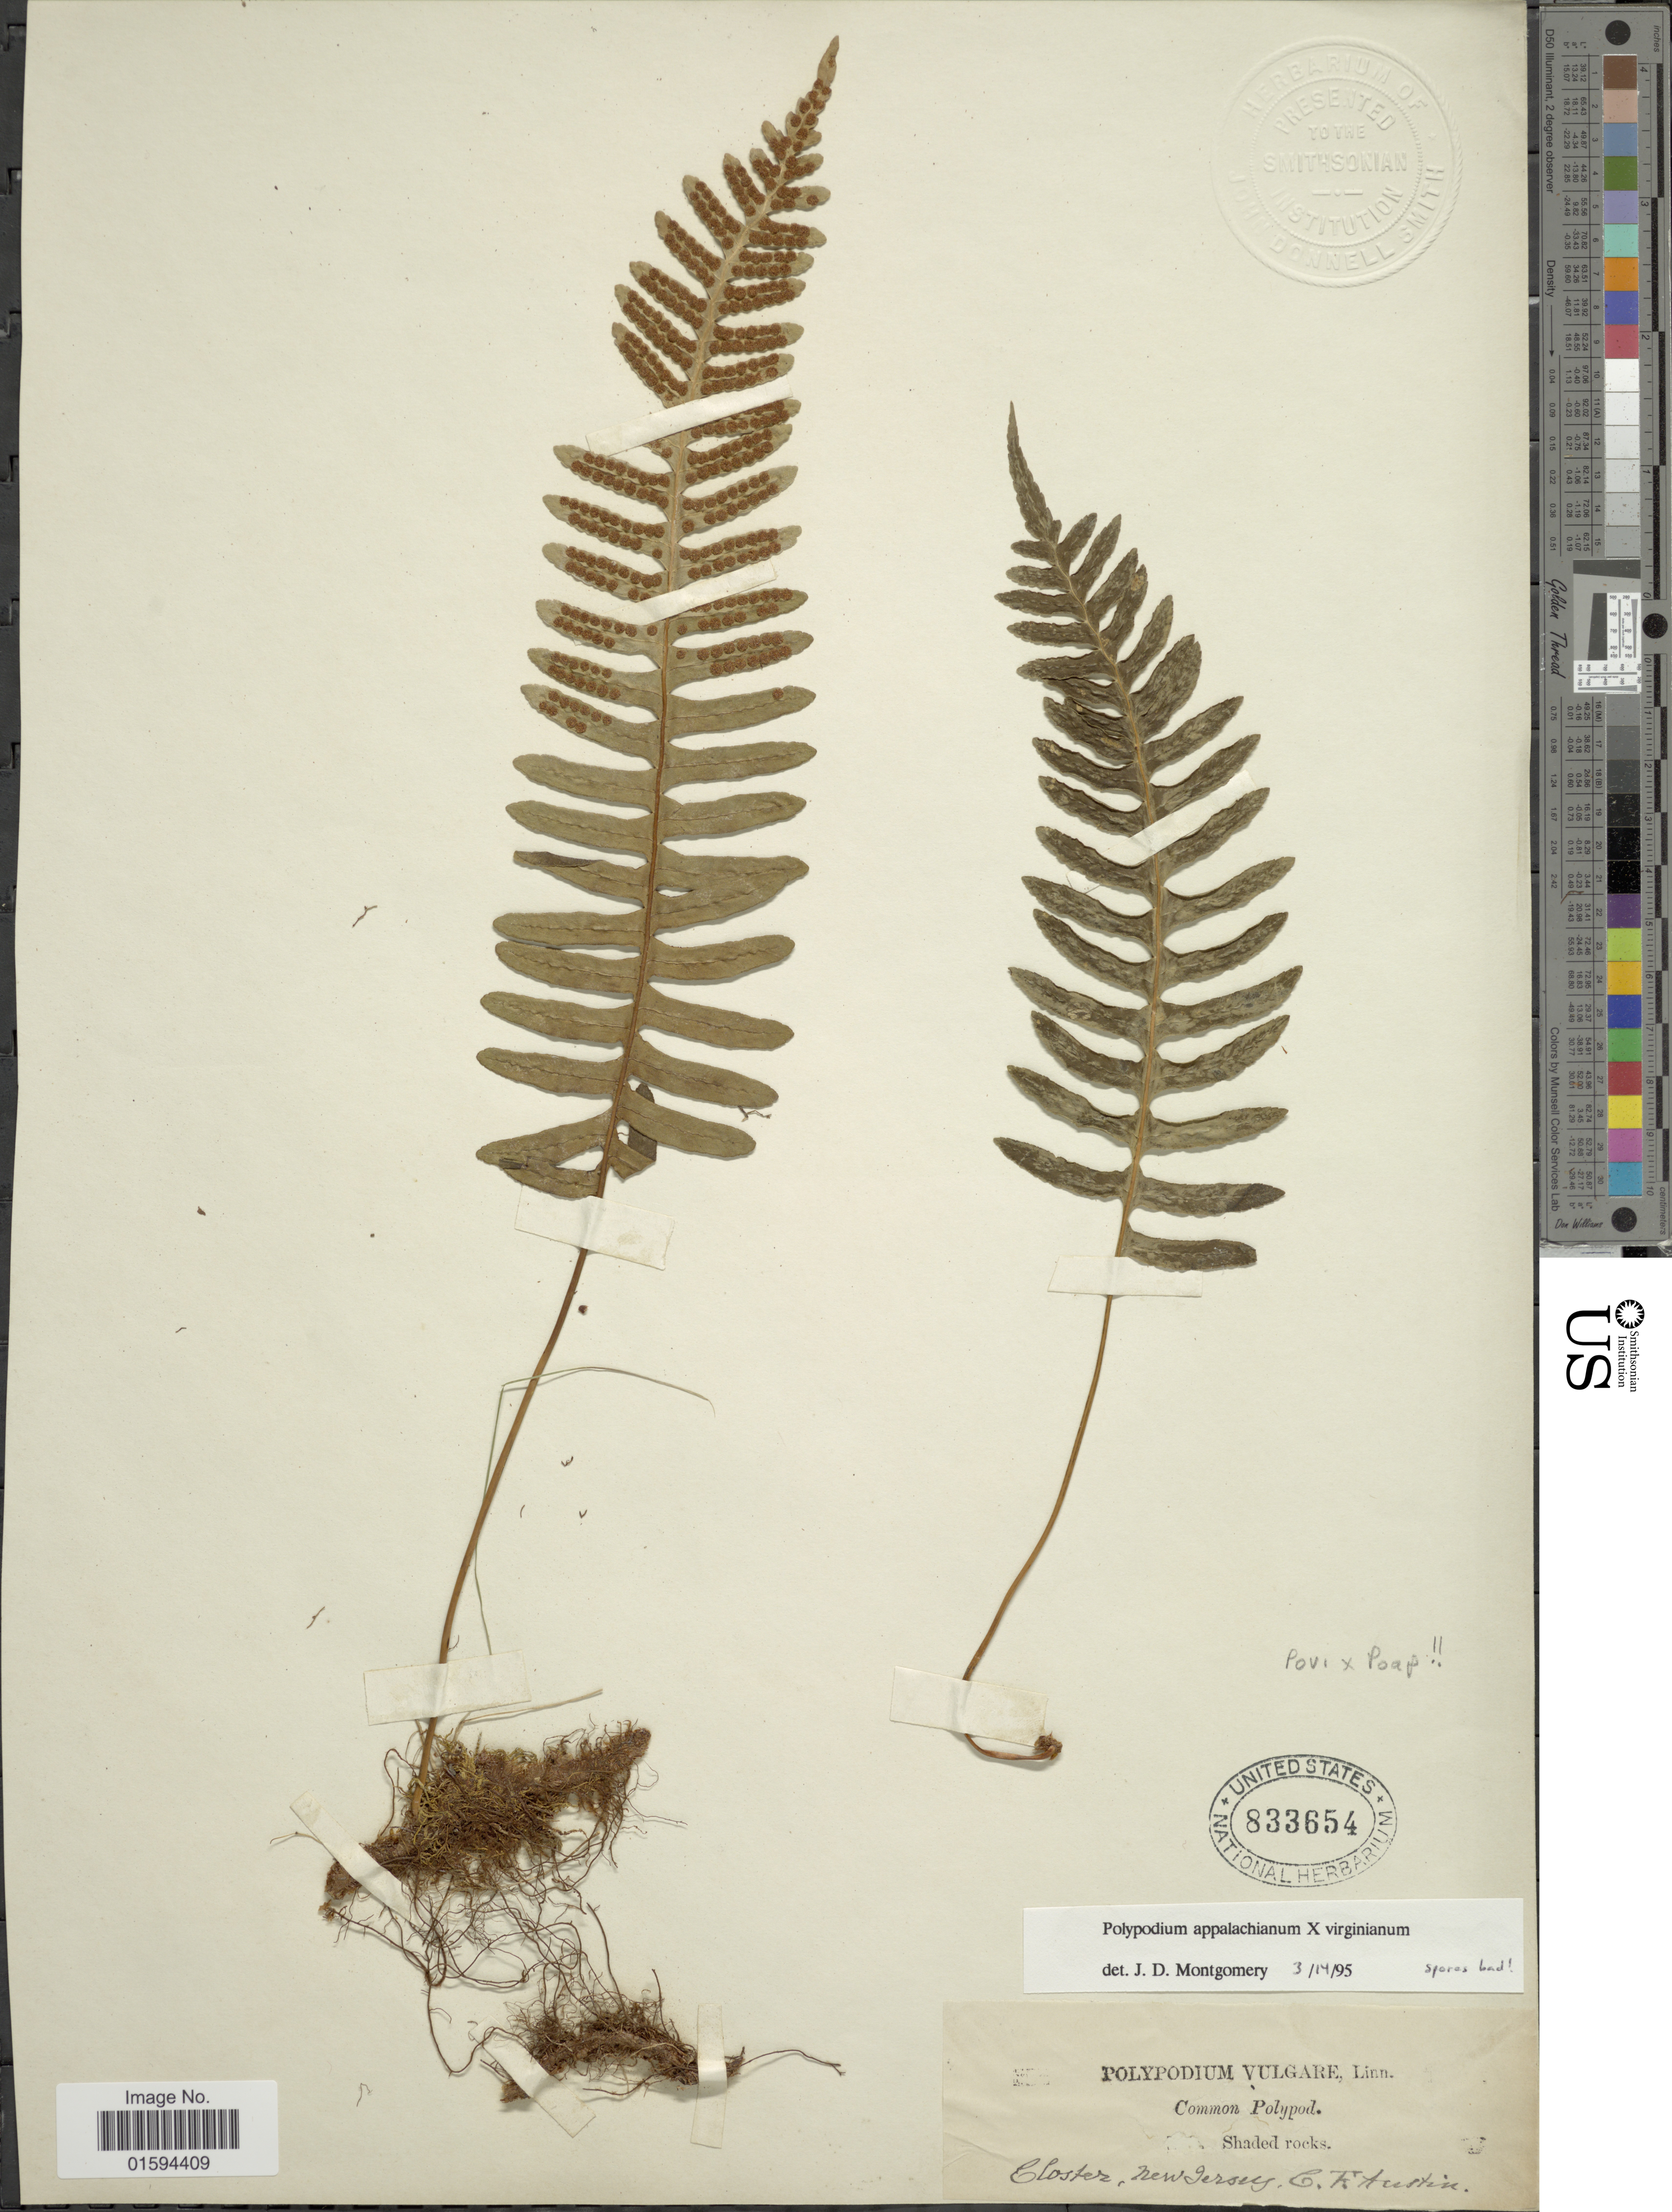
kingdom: Plantae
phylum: Tracheophyta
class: Polypodiopsida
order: Polypodiales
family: Polypodiaceae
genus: Polypodium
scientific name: Polypodium appalachianum x P. virginianum L.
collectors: C. F. Austin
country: United States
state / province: New Jersey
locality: Closter.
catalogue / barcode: US 833654